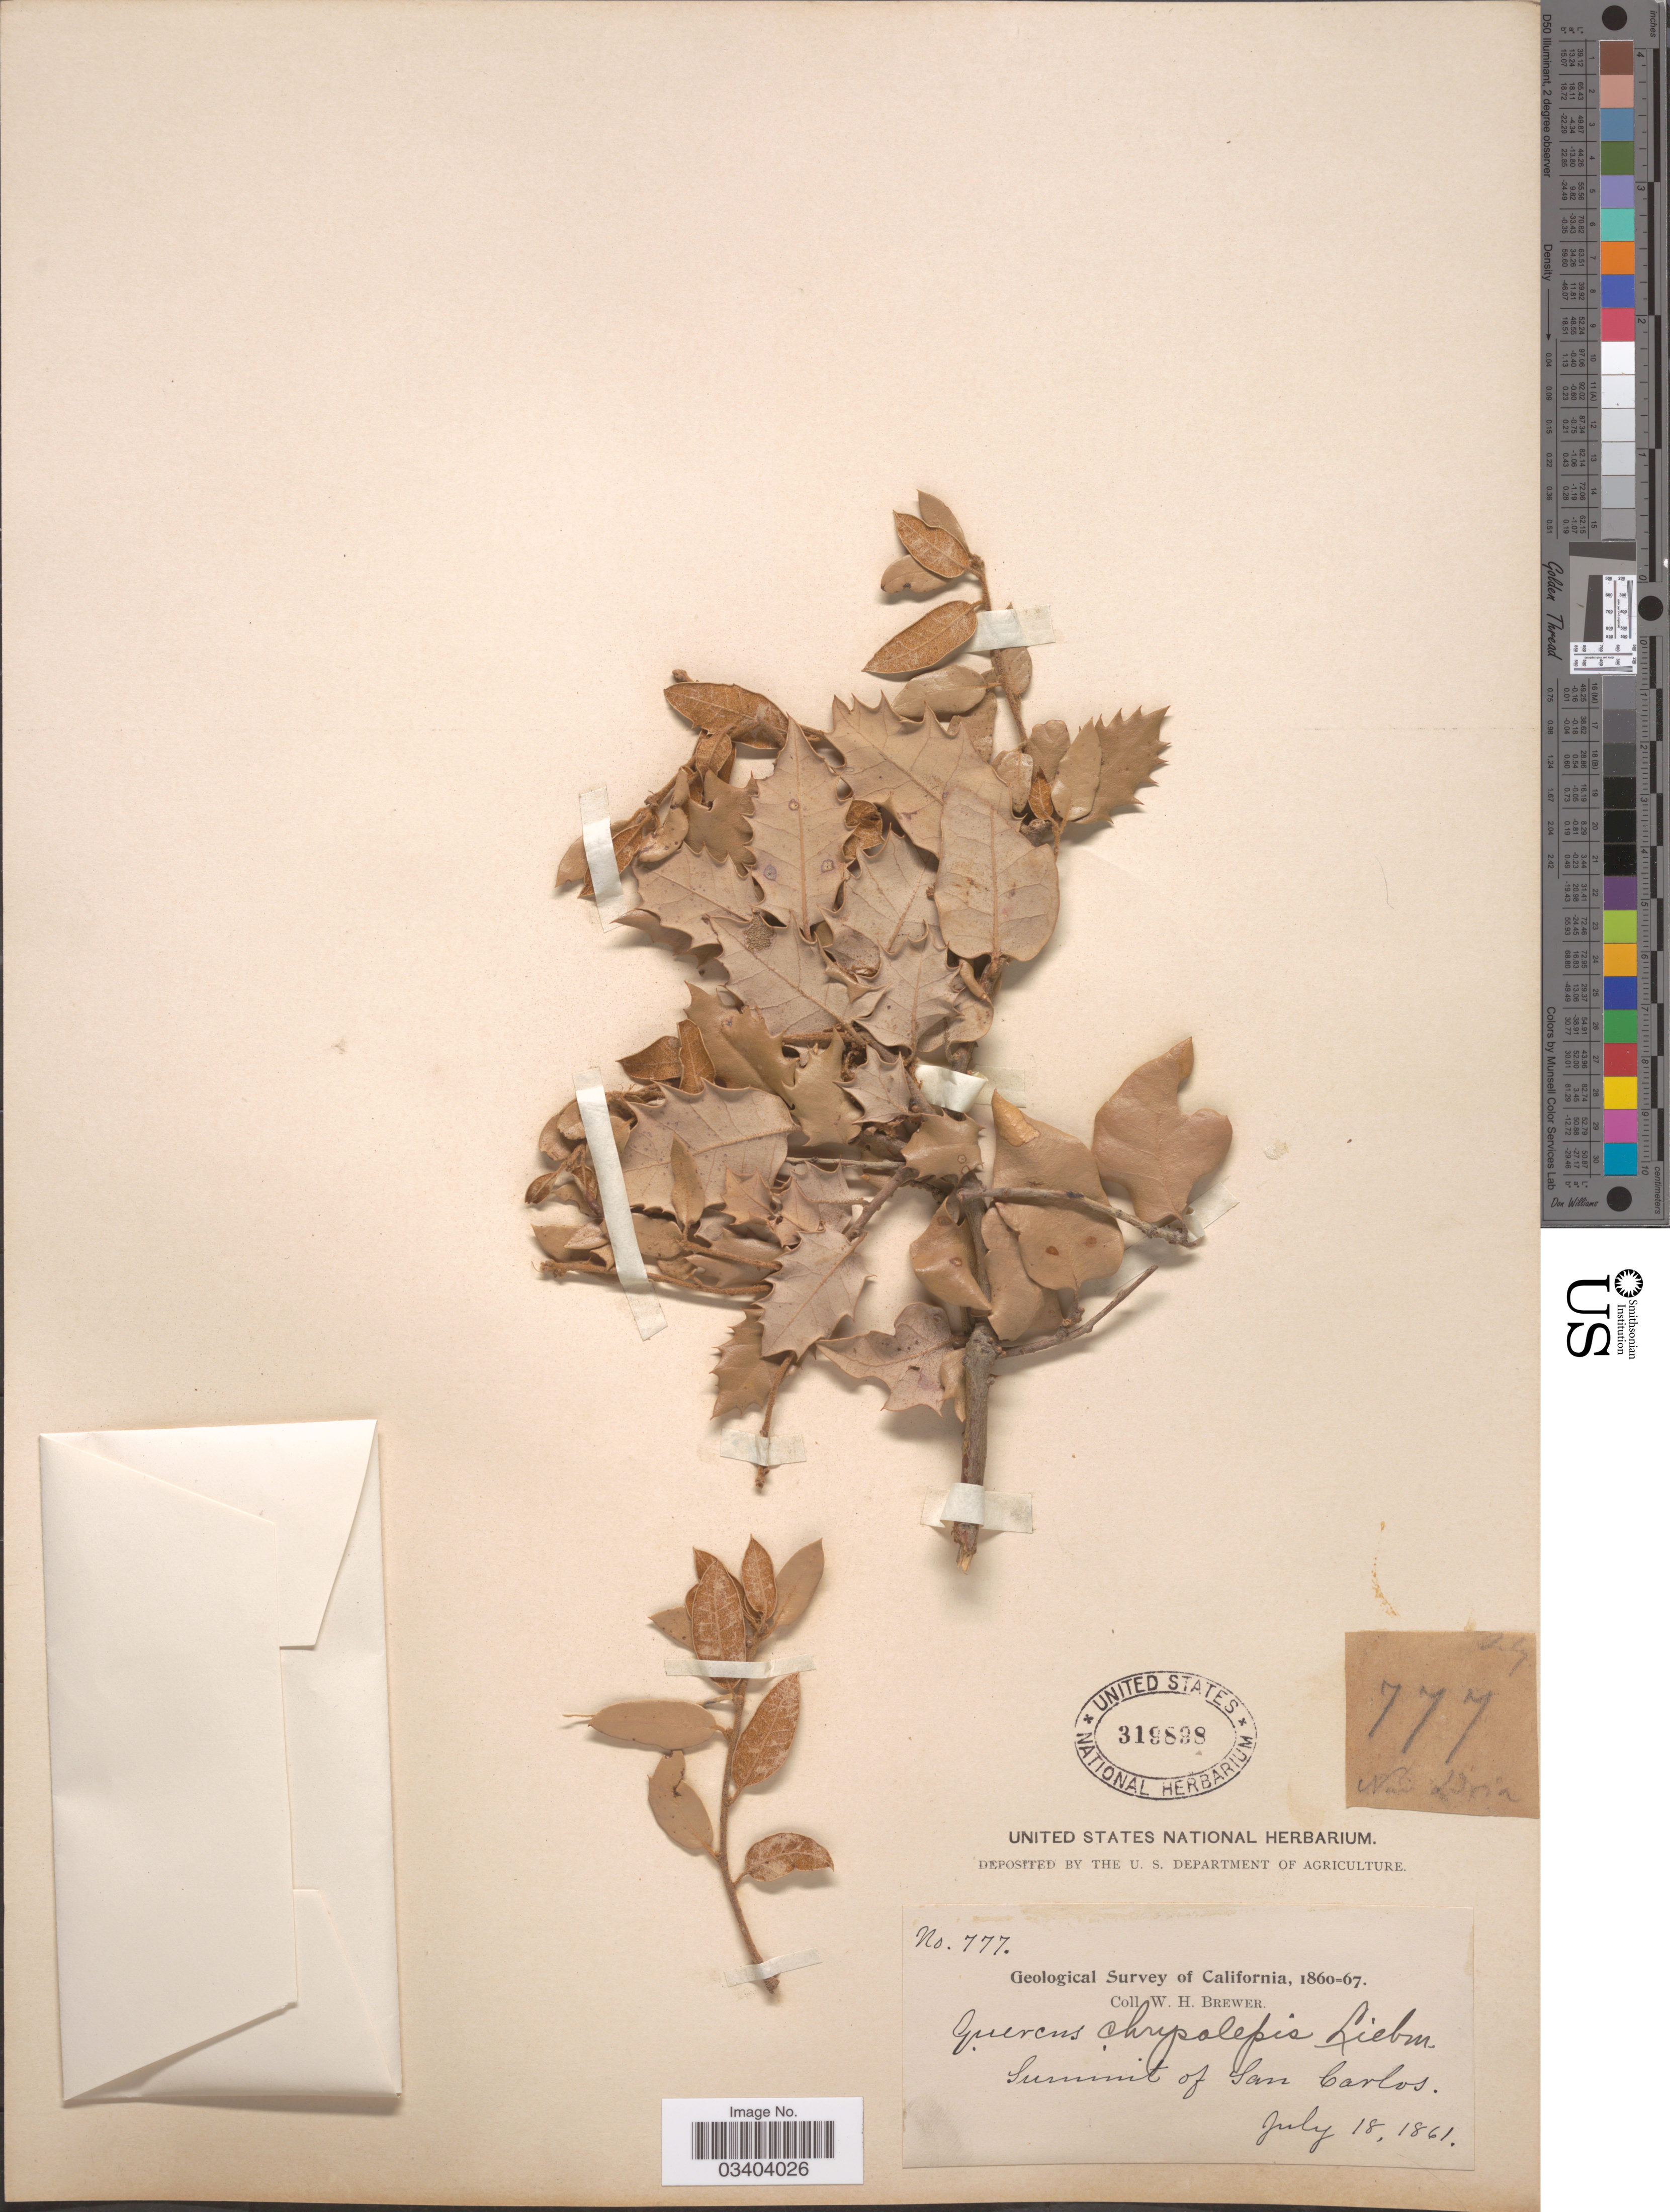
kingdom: Plantae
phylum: Tracheophyta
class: Magnoliopsida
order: Fagales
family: Fagaceae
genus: Quercus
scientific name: Quercus chrysolepis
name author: Liebm.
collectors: W. H. Brewer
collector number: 777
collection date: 1861-07-18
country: United States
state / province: California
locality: Summit of San Carlos.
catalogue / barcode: US 319898